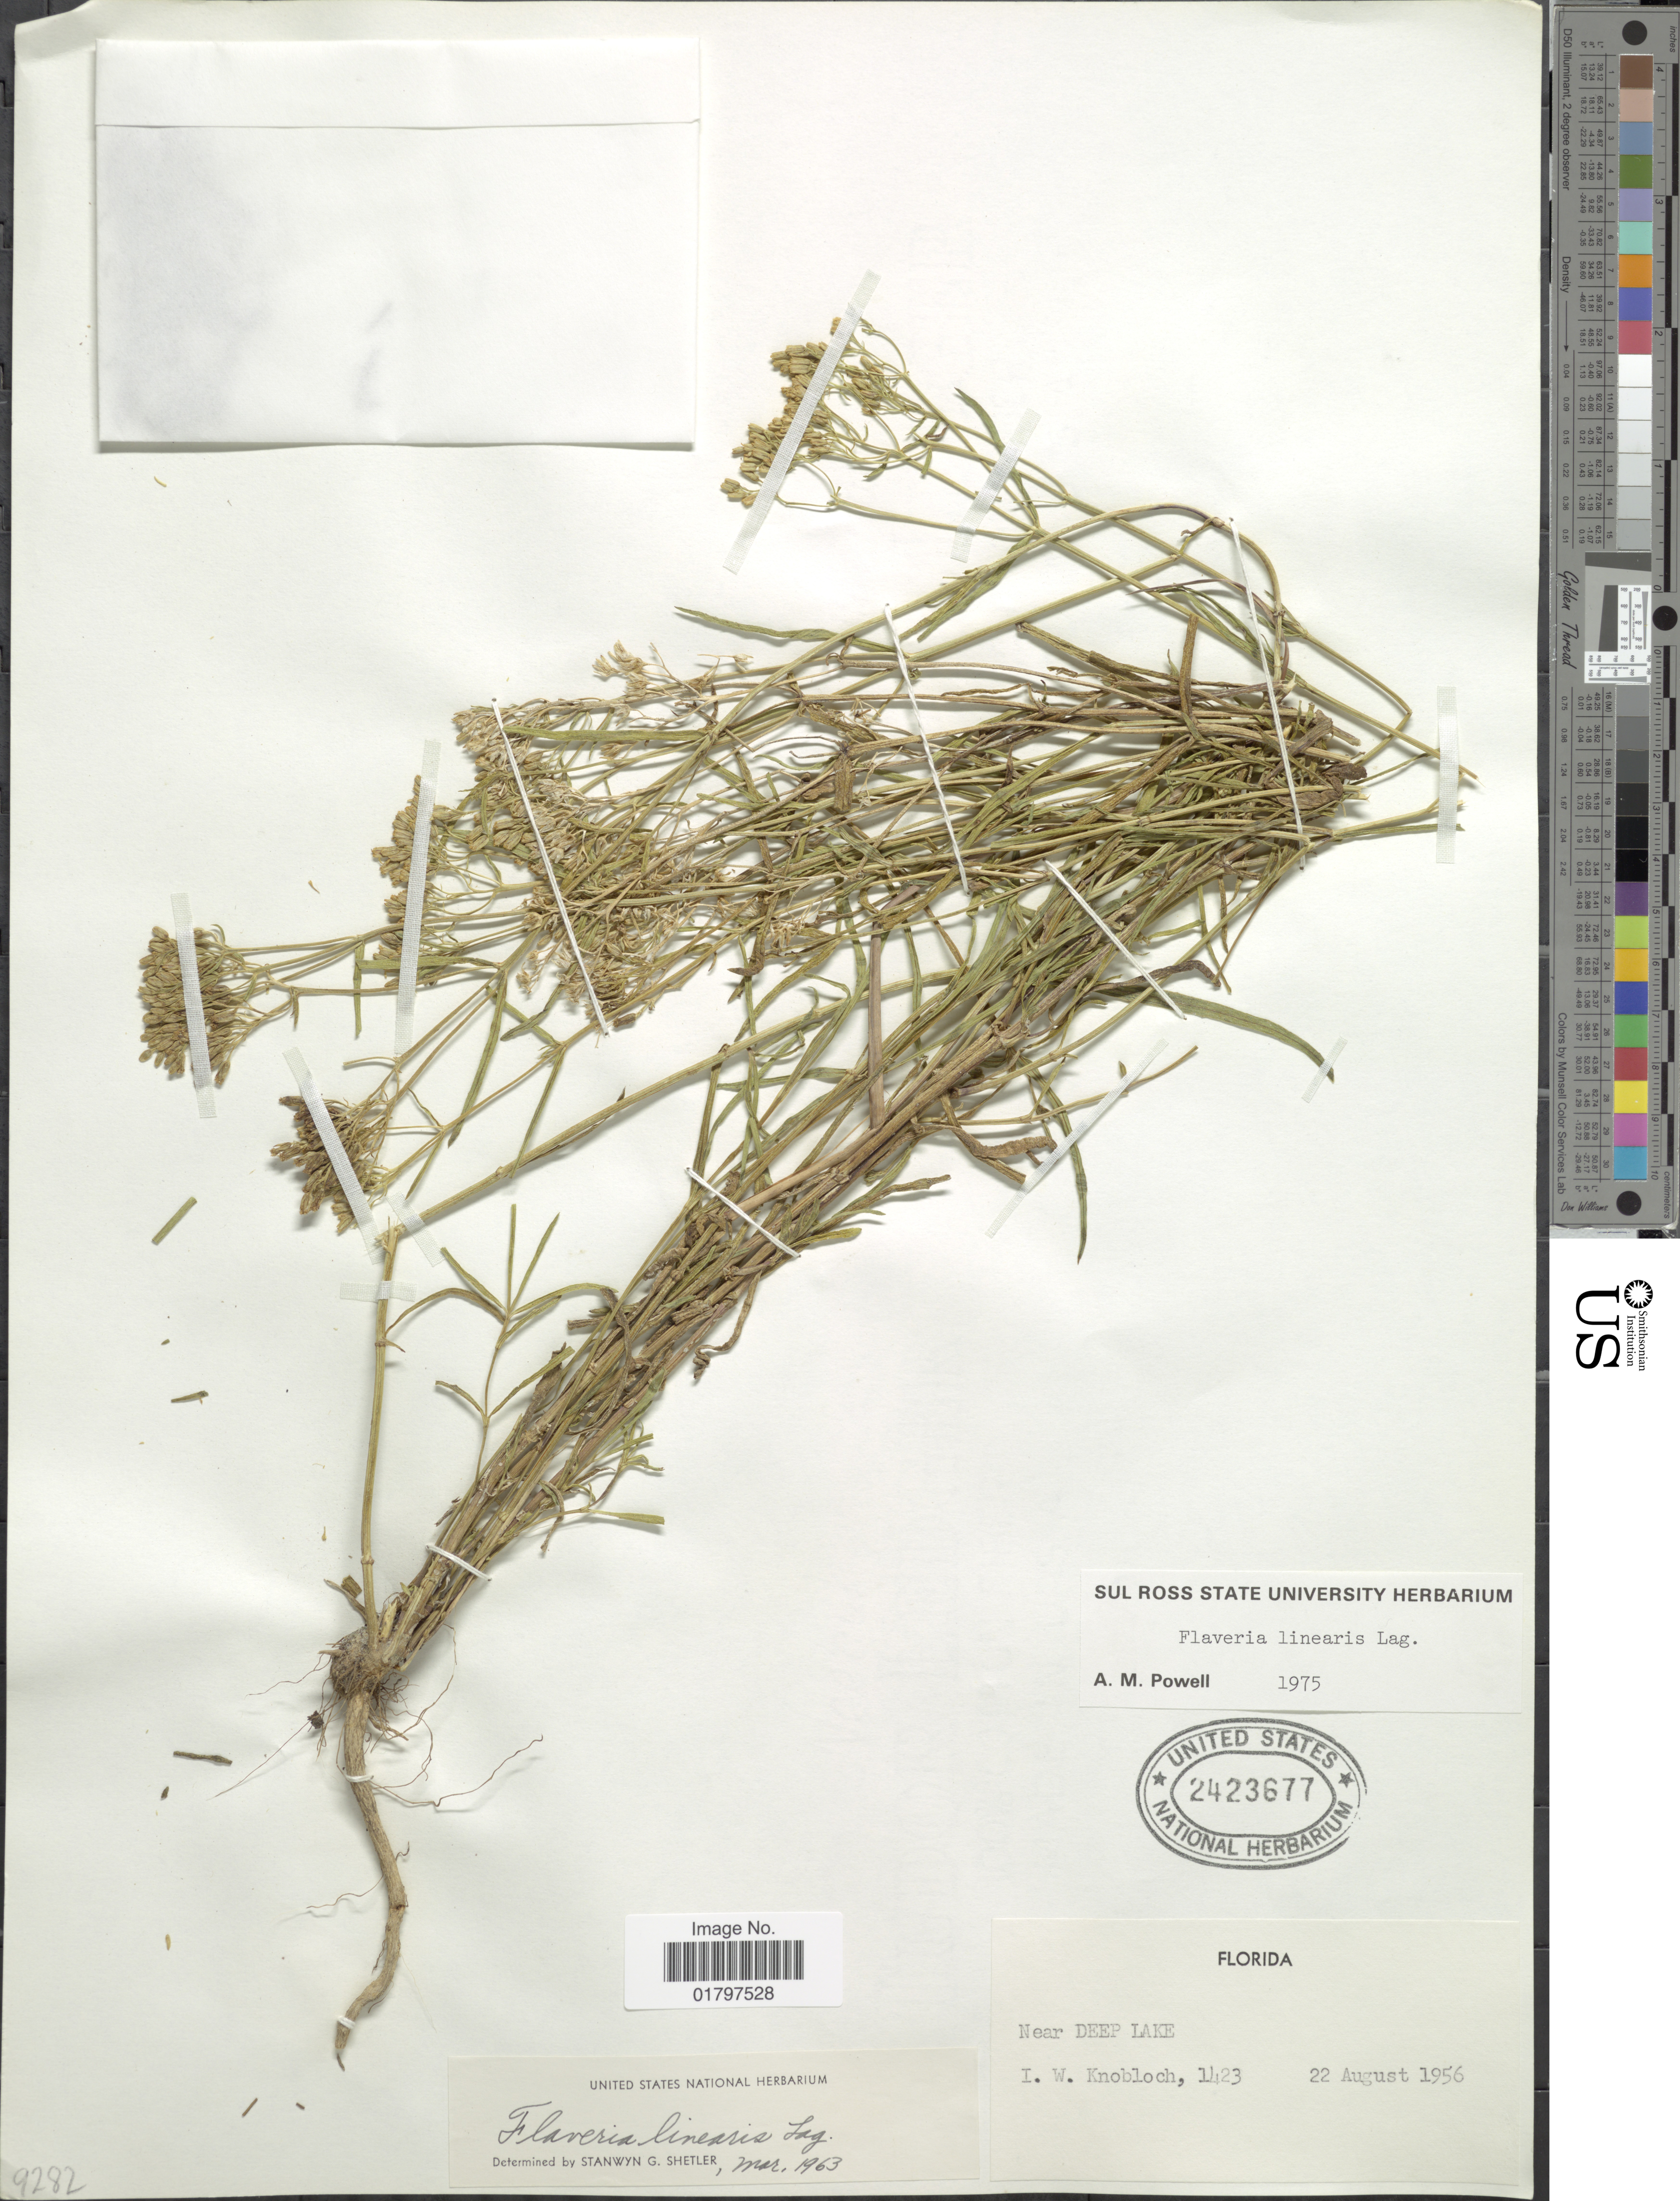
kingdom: Plantae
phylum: Tracheophyta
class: Magnoliopsida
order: Asterales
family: Asteraceae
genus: Flaveria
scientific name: Flaveria linearis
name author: Lag.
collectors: I. W. Knobloch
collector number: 1423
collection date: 1956-08-22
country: United States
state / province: Florida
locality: Near Deep Lake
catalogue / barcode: US 2423677